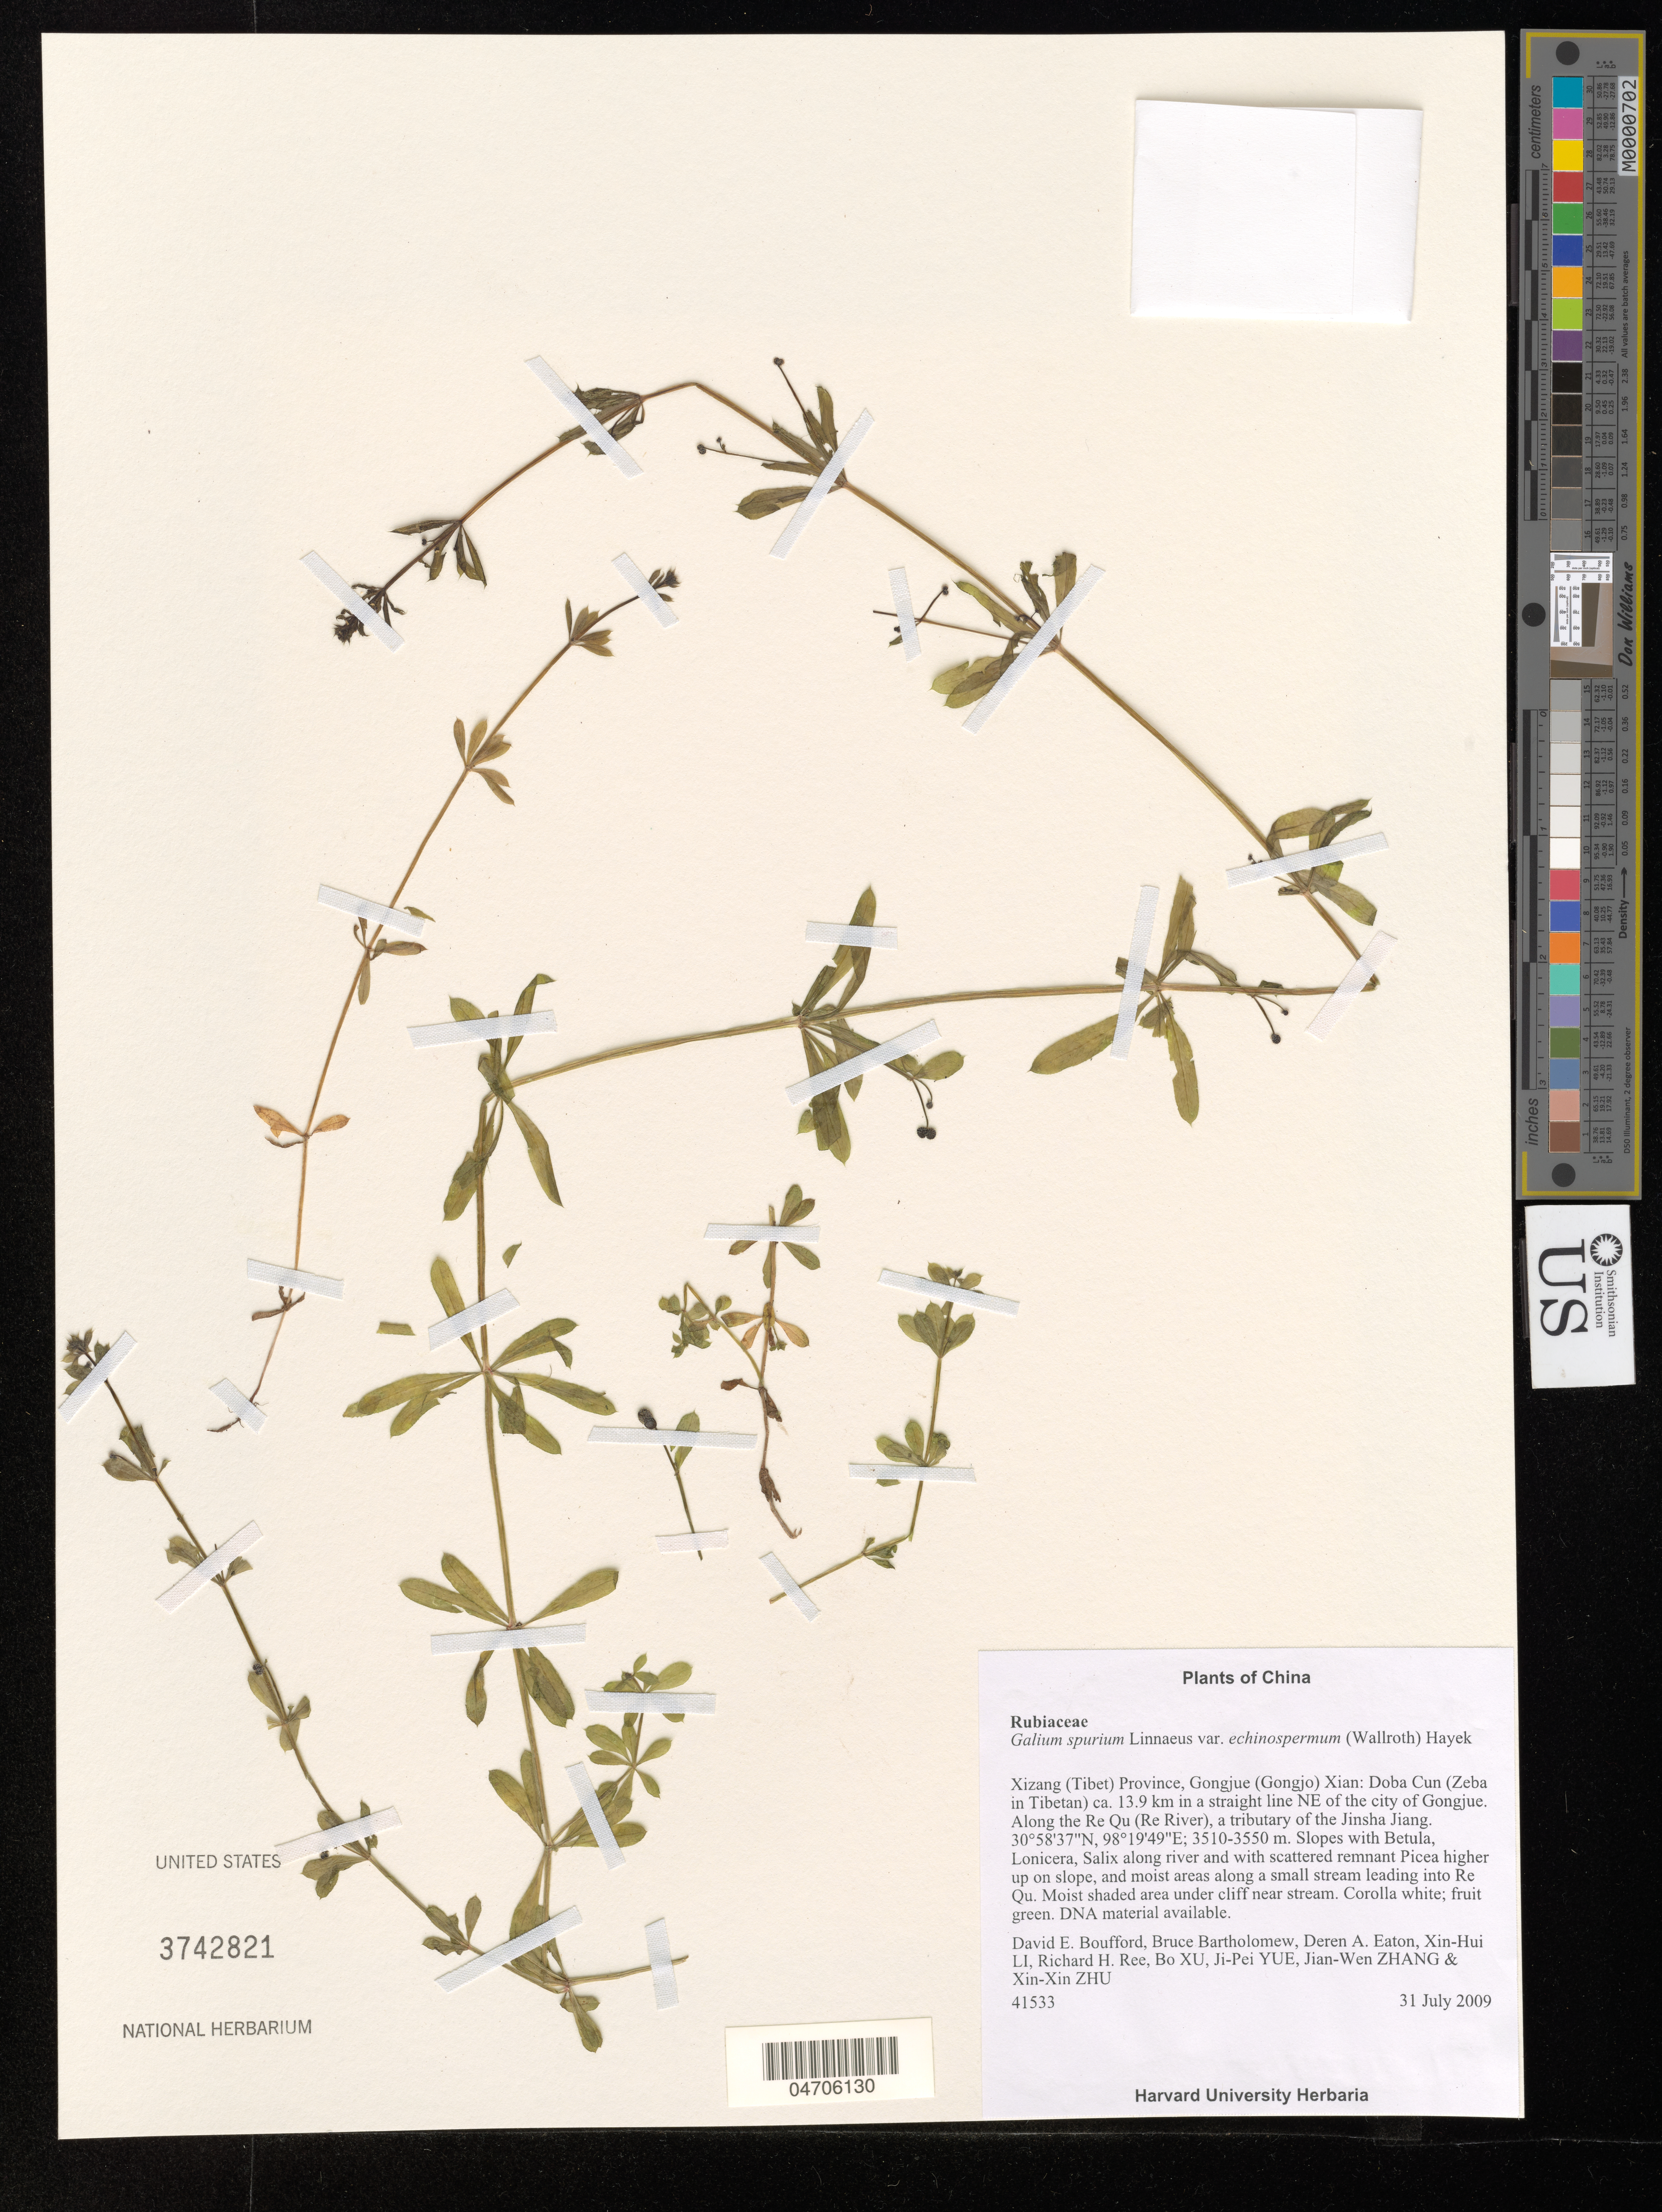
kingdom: Plantae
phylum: Tracheophyta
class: Magnoliopsida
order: Gentianales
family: Rubiaceae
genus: Galium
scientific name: Galium spurium var. echinospermum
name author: (Wallr.) Hayek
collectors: D. E. Boufford, B. Bartholomew, D. Eaton, X. Li & et al.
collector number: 41533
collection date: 2009-07-31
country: China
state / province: Xizang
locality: Tibet, Gongjue (Gongjo) Xian: Doba Cun (Zeba in Tibetan) ca. 13.9 km in a straight line NE of the city of Gongjue. Along the Re Qu (Re River), a tributary of the Jinsha Jiang. And moist areas along a small leading into Re Qu.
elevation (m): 3510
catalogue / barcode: US 3742821